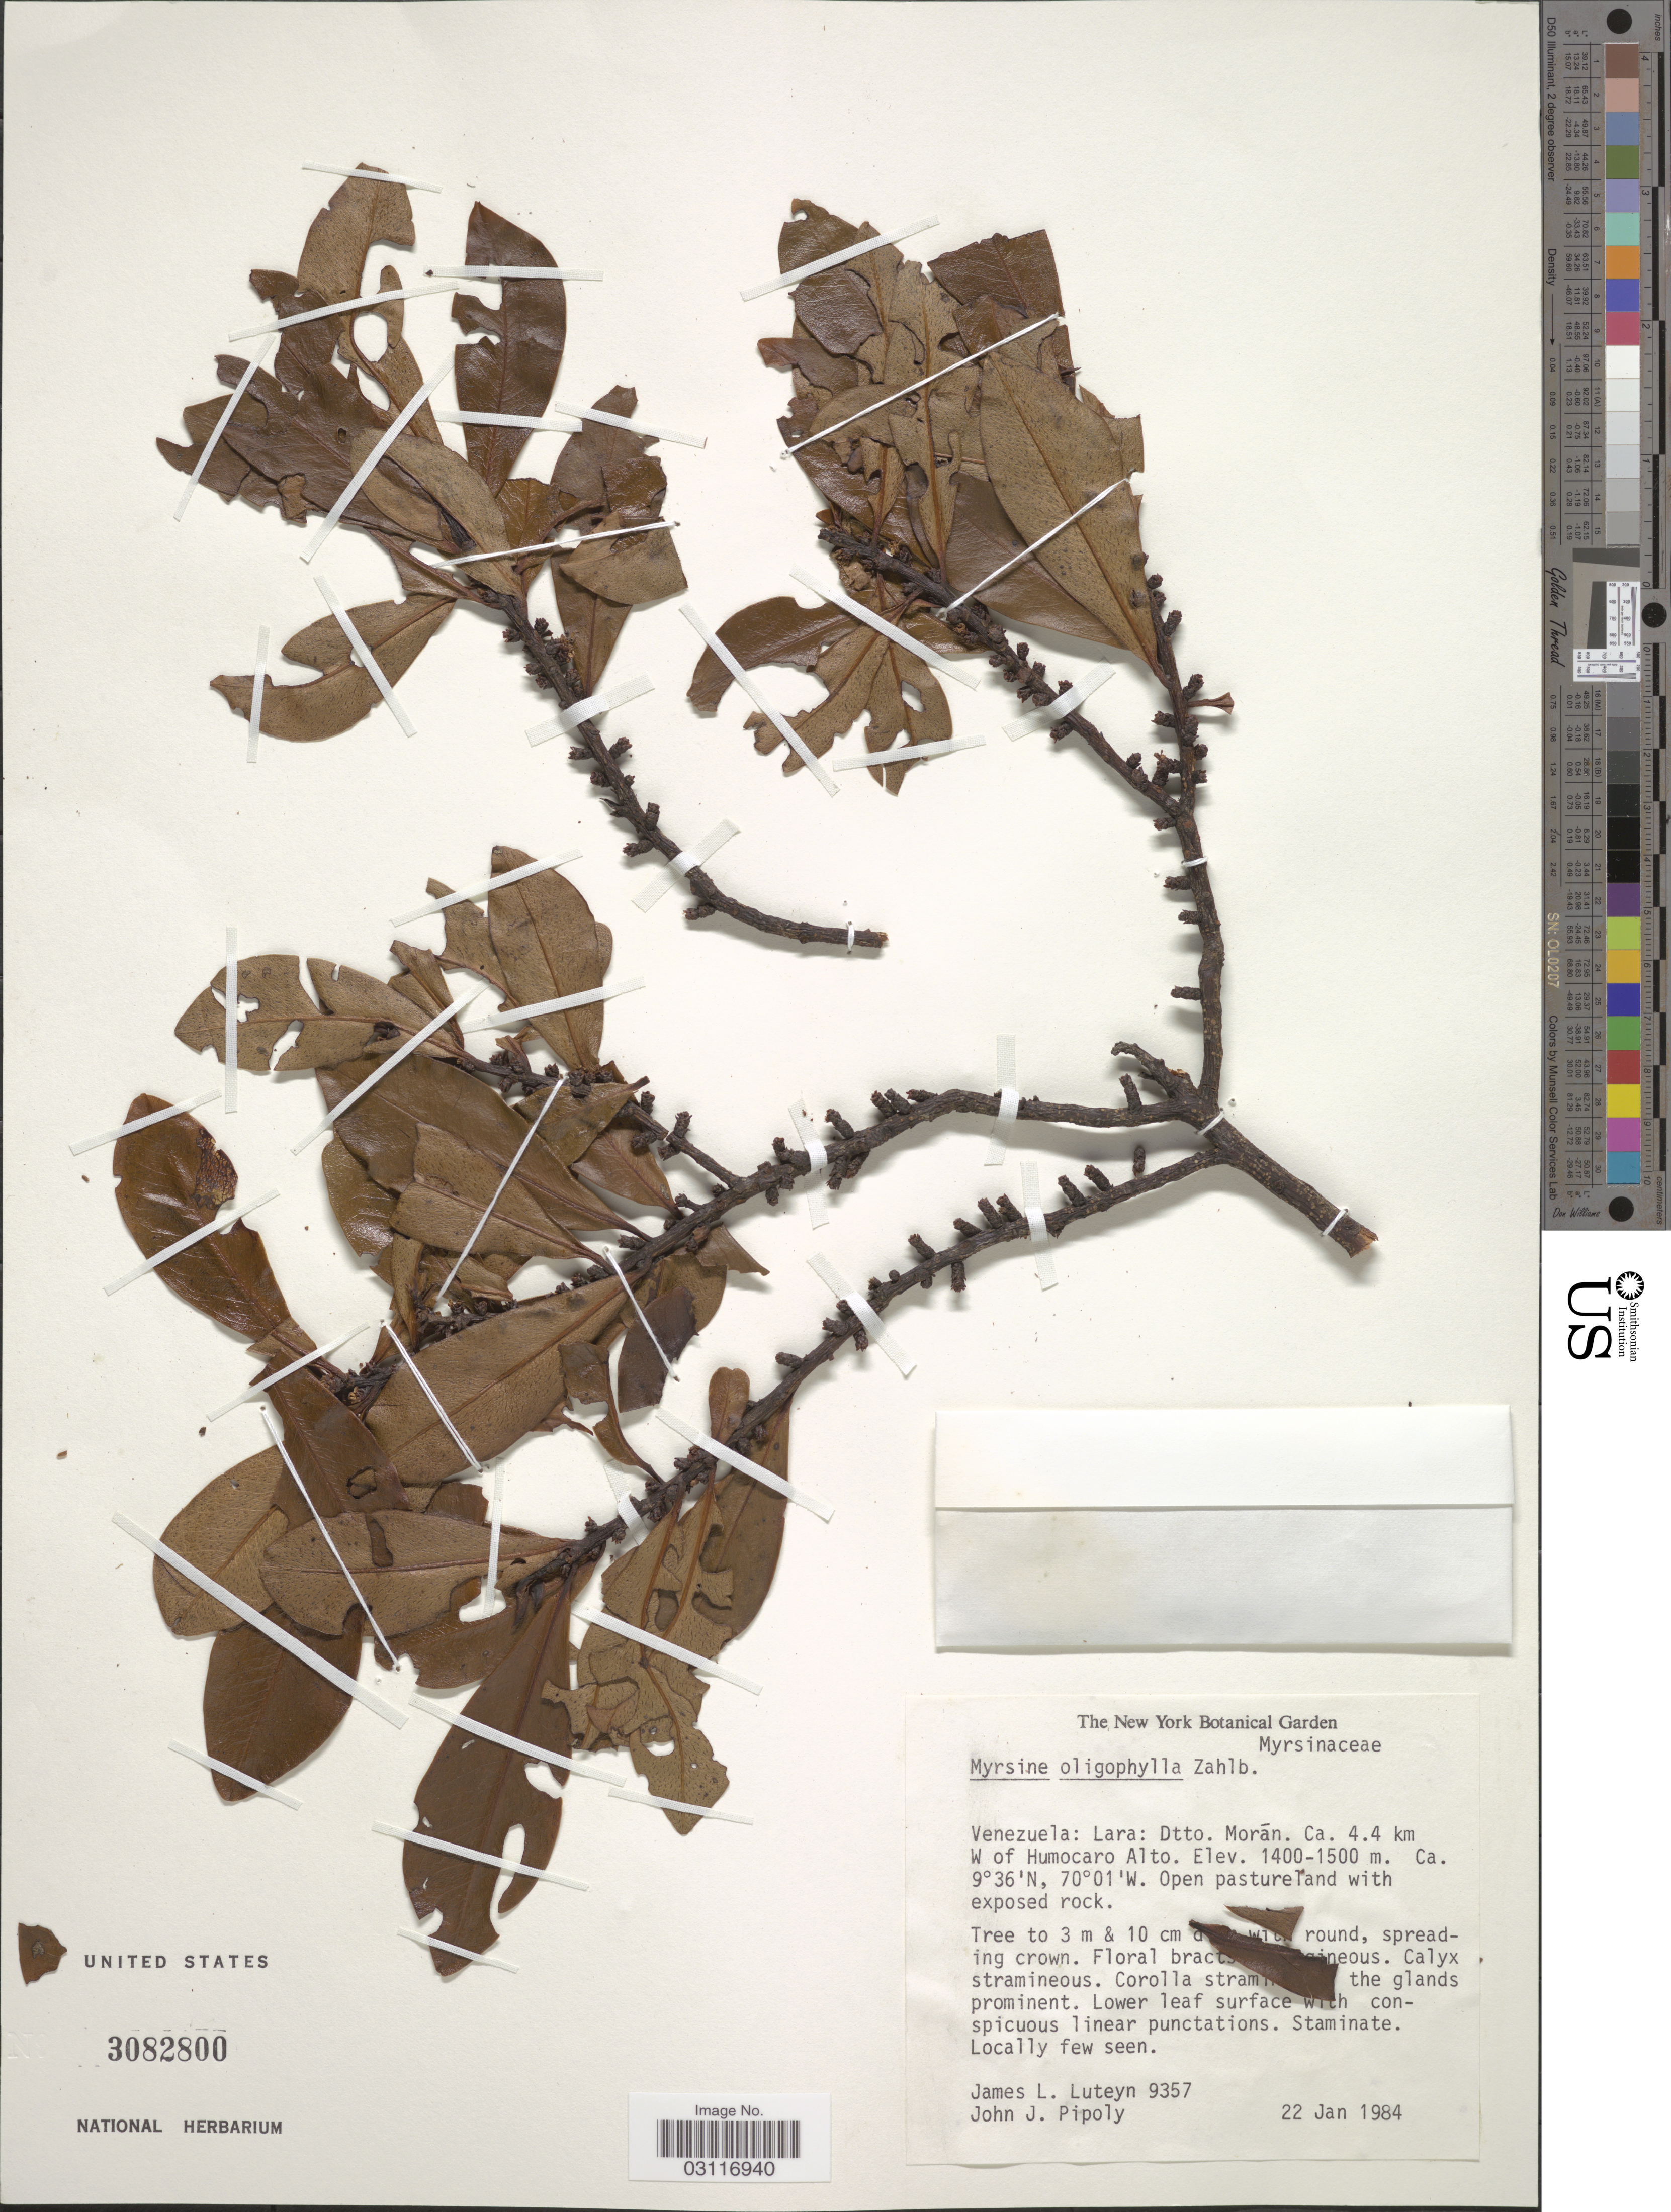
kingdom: Plantae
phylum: Tracheophyta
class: Magnoliopsida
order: Ericales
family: Primulaceae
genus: Myrsine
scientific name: Myrsine oligophylla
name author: Zahlbr.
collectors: J. Luteyn & J. J. Pipoly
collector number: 9357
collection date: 1984-01-22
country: Venezuela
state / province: Lara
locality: Dtto. Morán. Ca. 4.4 km W of Humocaro Alto.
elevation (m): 1400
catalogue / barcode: US 3082800